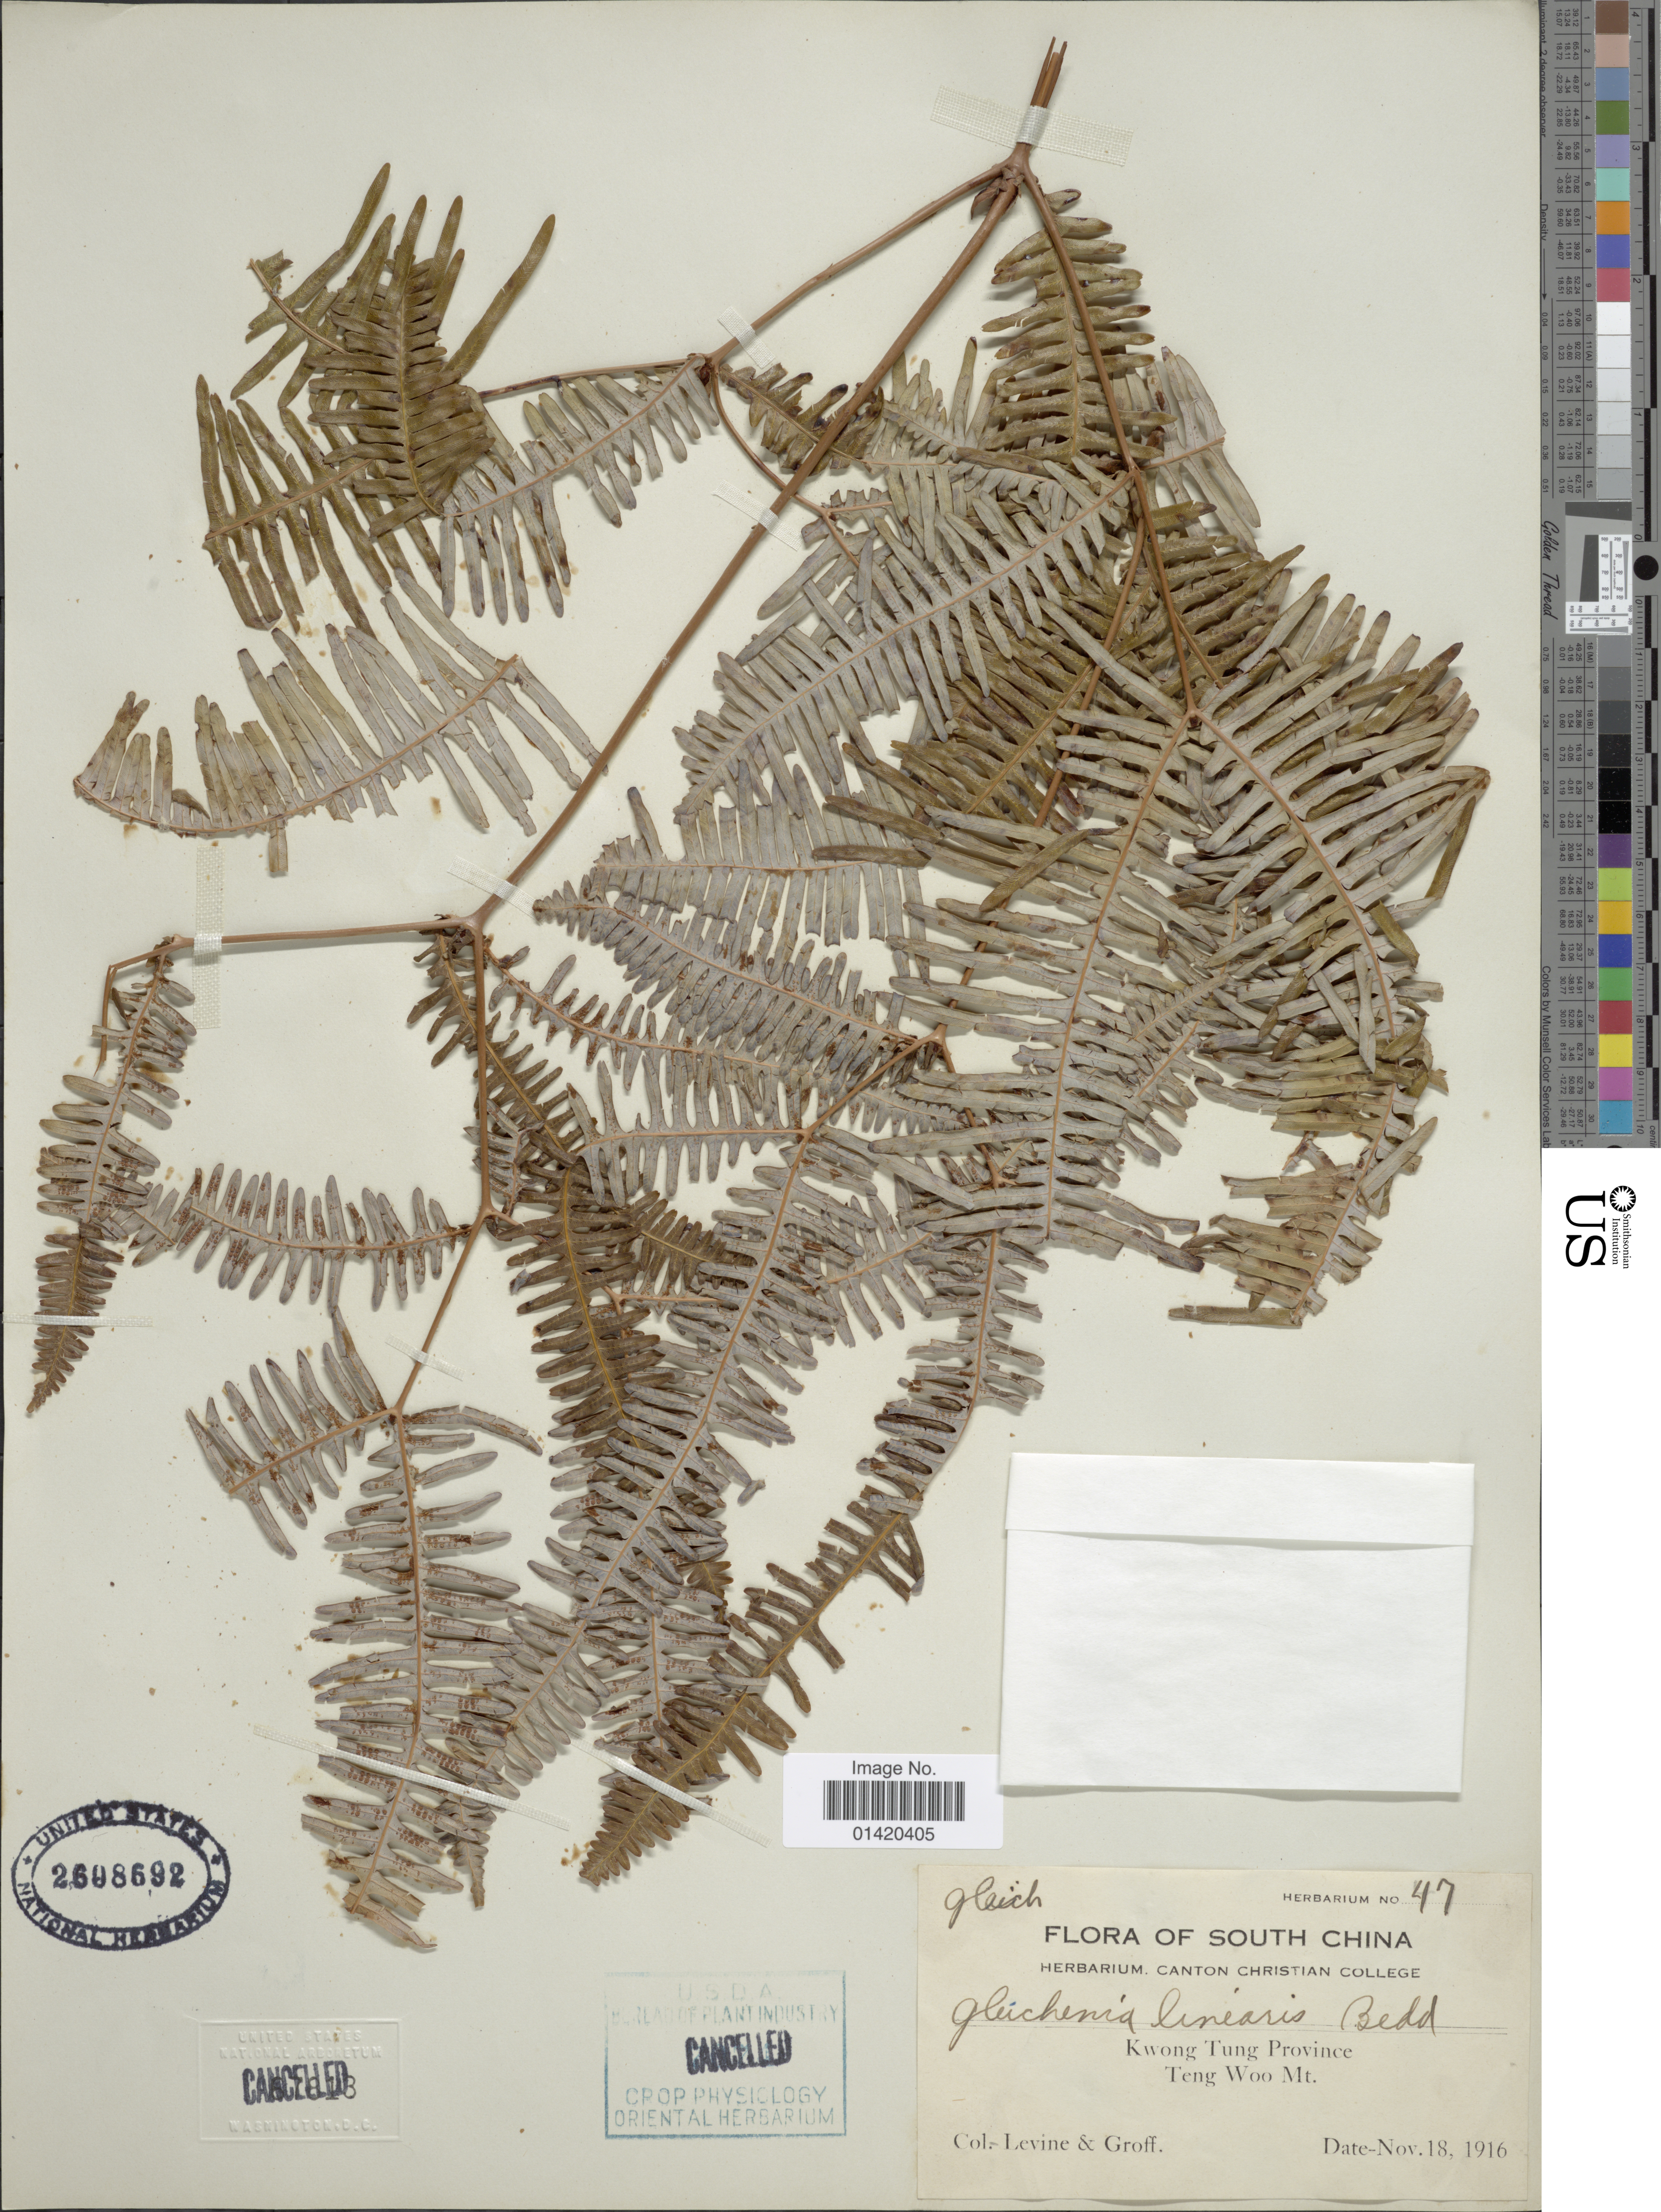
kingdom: Plantae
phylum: Tracheophyta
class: Polypodiopsida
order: Gleicheniales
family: Gleicheniaceae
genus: Dicranopteris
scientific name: Dicranopteris linearis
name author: (Burm. f.) Underw.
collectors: -. Levine & -- Groff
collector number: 47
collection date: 1916-11-18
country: China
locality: South China, Kwong Tung Province, Teng Woo Mt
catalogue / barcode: US 2698692